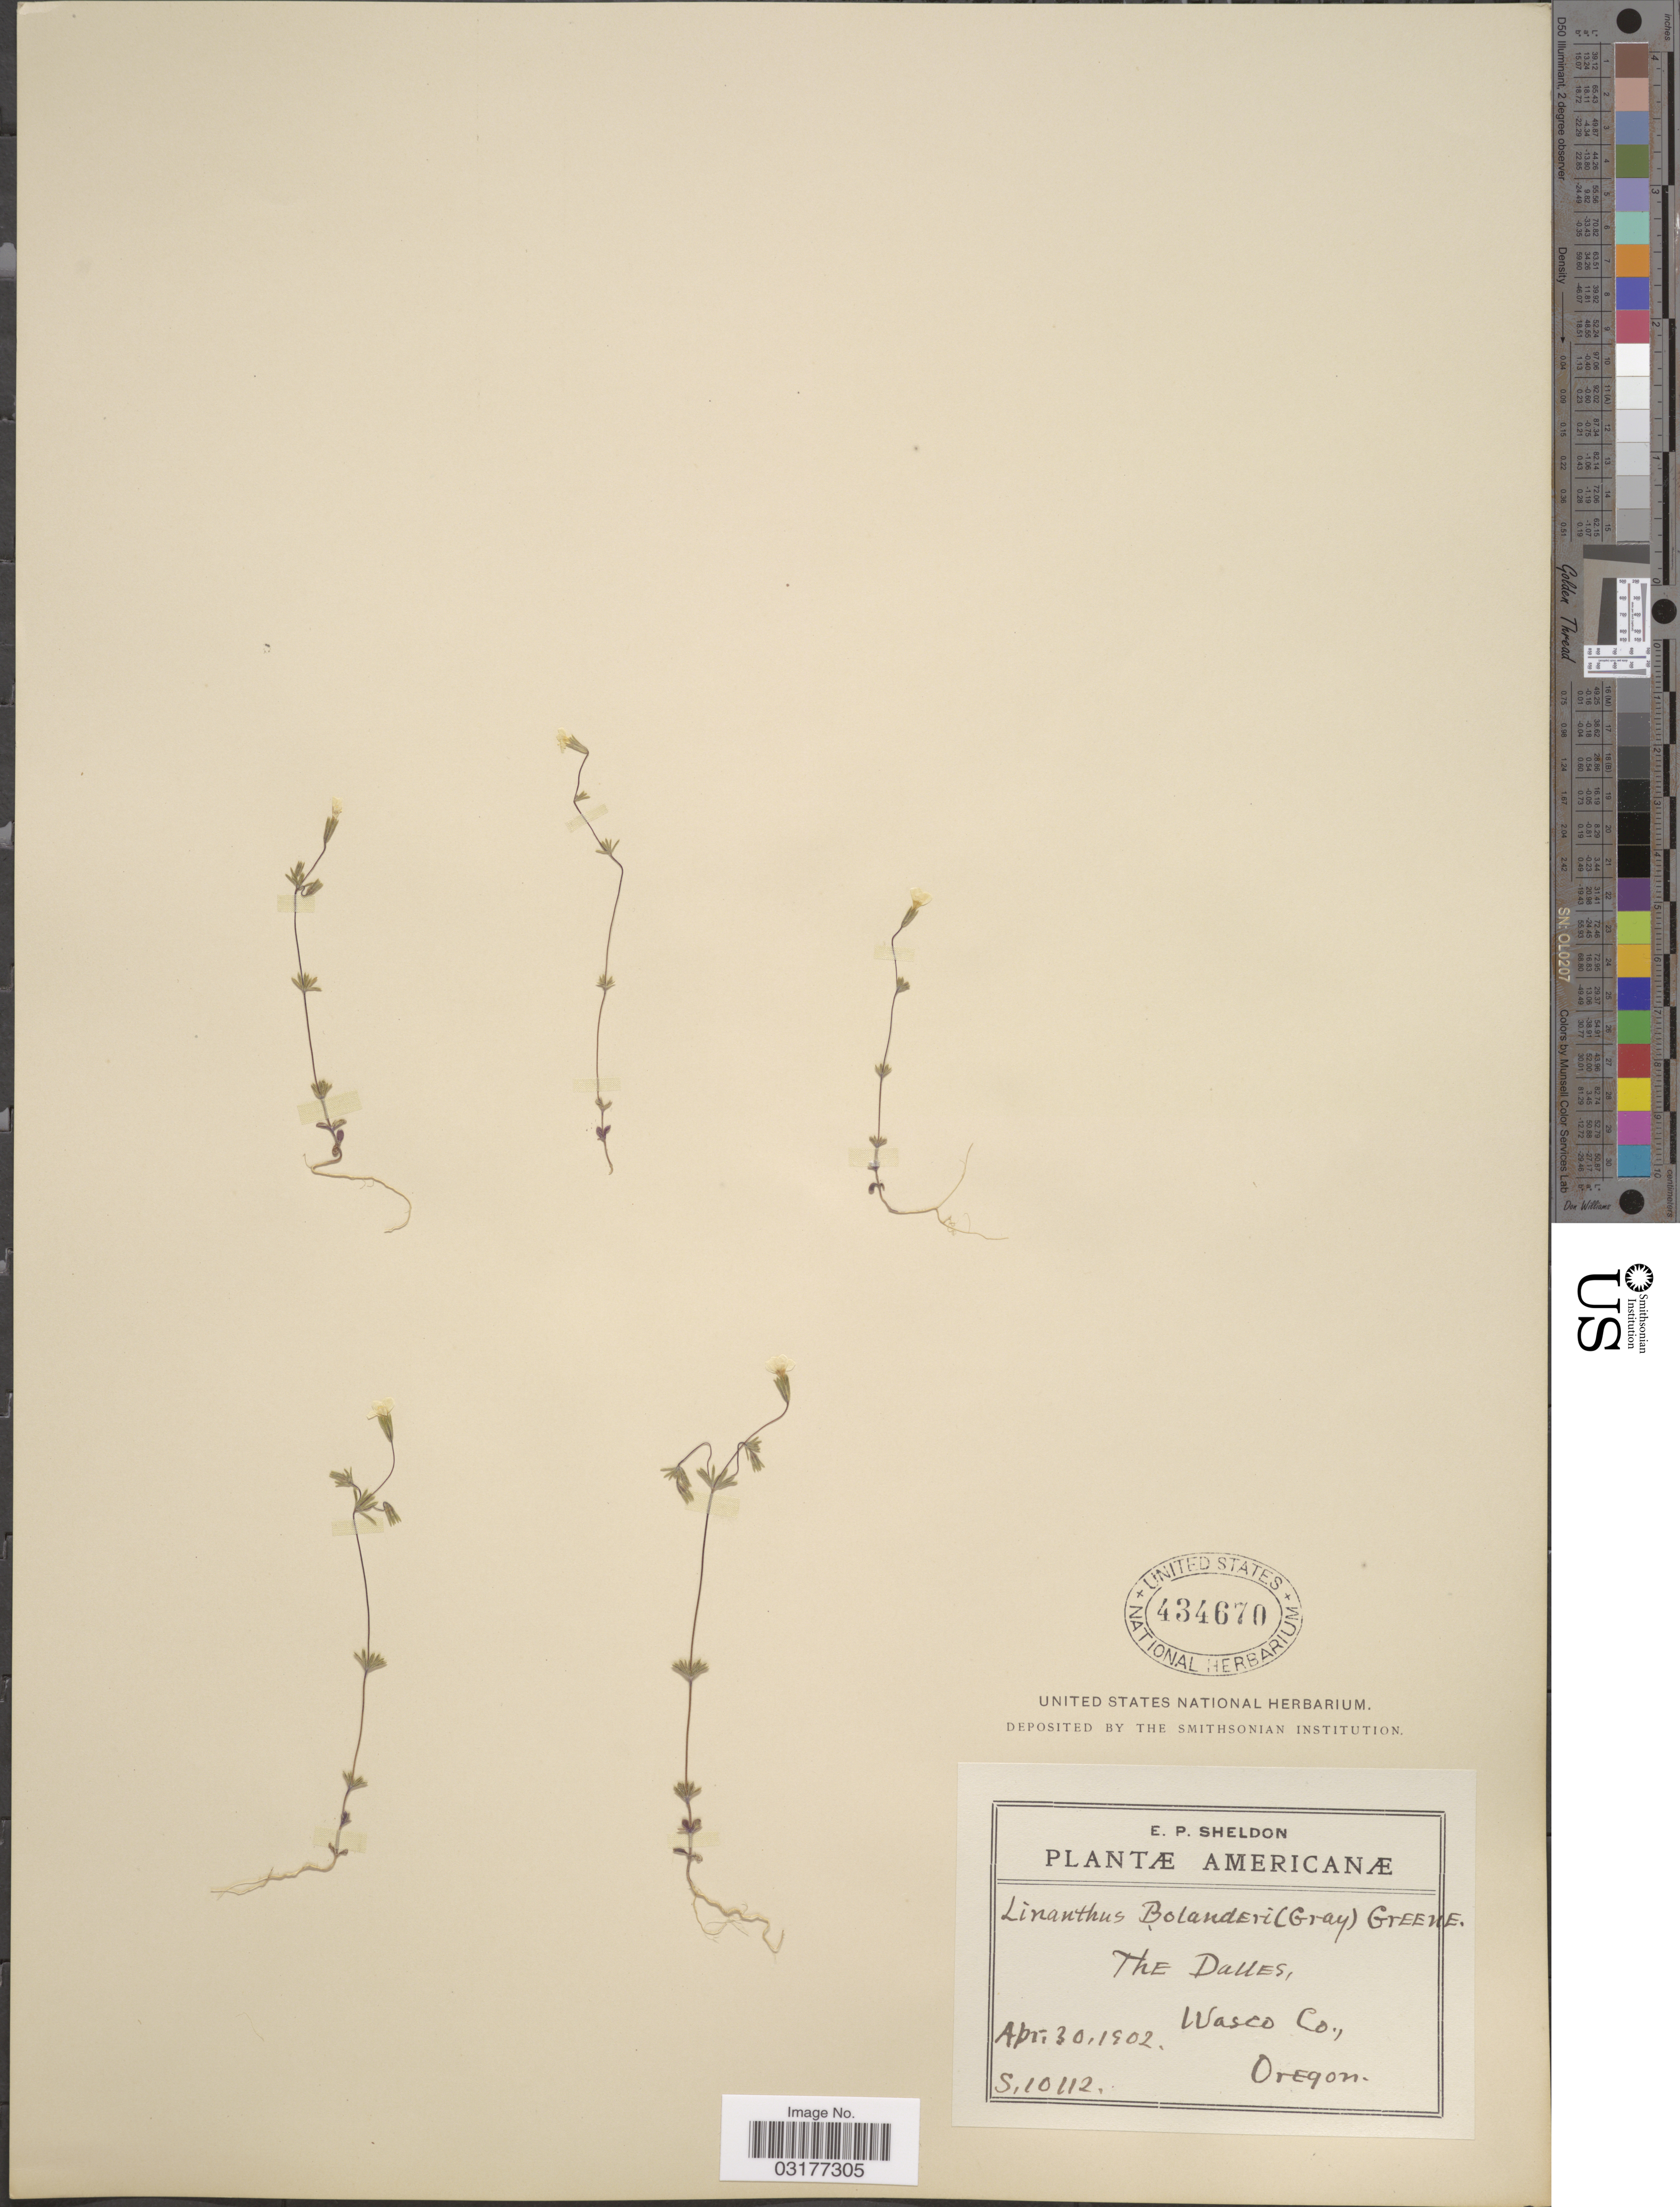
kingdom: Plantae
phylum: Tracheophyta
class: Magnoliopsida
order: Ericales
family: Polemoniaceae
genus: Leptosiphon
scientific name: Leptosiphon bolanderi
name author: (A. Gray) J.M. Porter & L.A. Johnson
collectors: E. P. Sheldon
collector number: S 10112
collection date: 1902-04-30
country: United States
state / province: Oregon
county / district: Wasco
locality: The Dalles, Wasco Co.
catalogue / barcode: US 434670